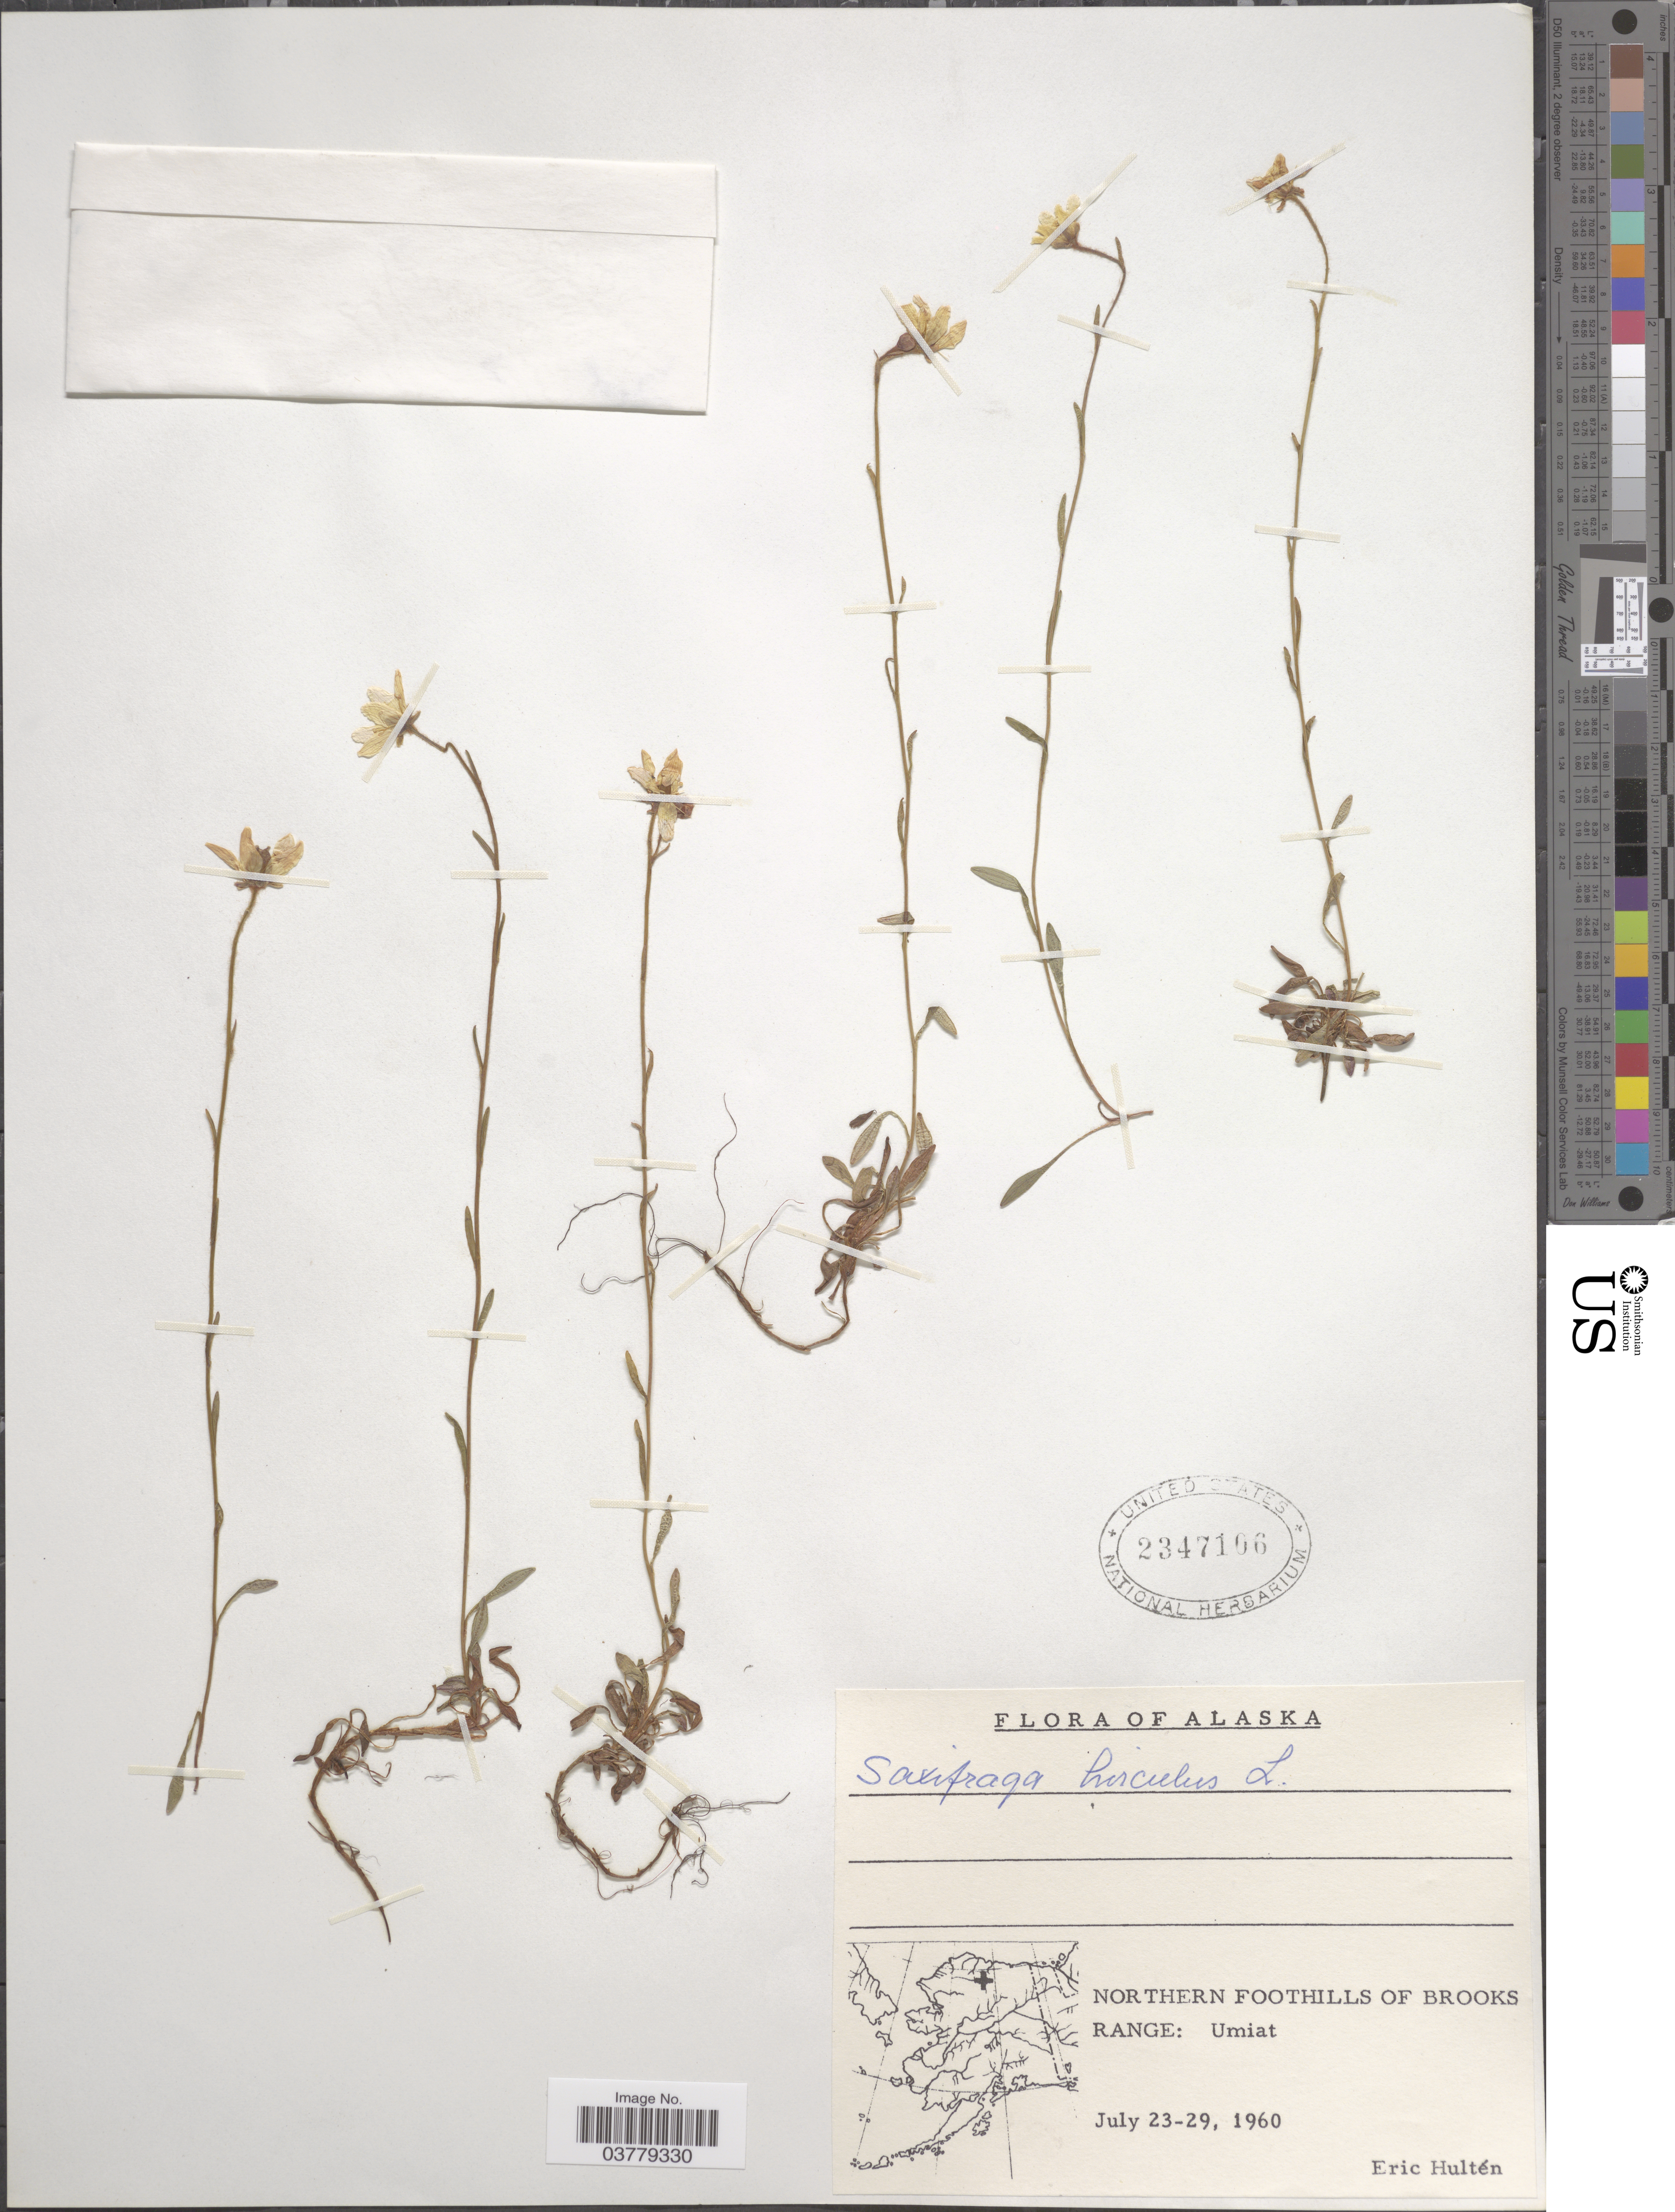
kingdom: Plantae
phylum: Tracheophyta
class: Magnoliopsida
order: Saxifragales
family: Saxifragaceae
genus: Saxifraga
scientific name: Saxifraga hirculus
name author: L.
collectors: E. G. Hultén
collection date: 1960-07-23/1960-07-29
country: United States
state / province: Alaska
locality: Northern Foothills of Brooks Range: Umiat.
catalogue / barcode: US 2347166